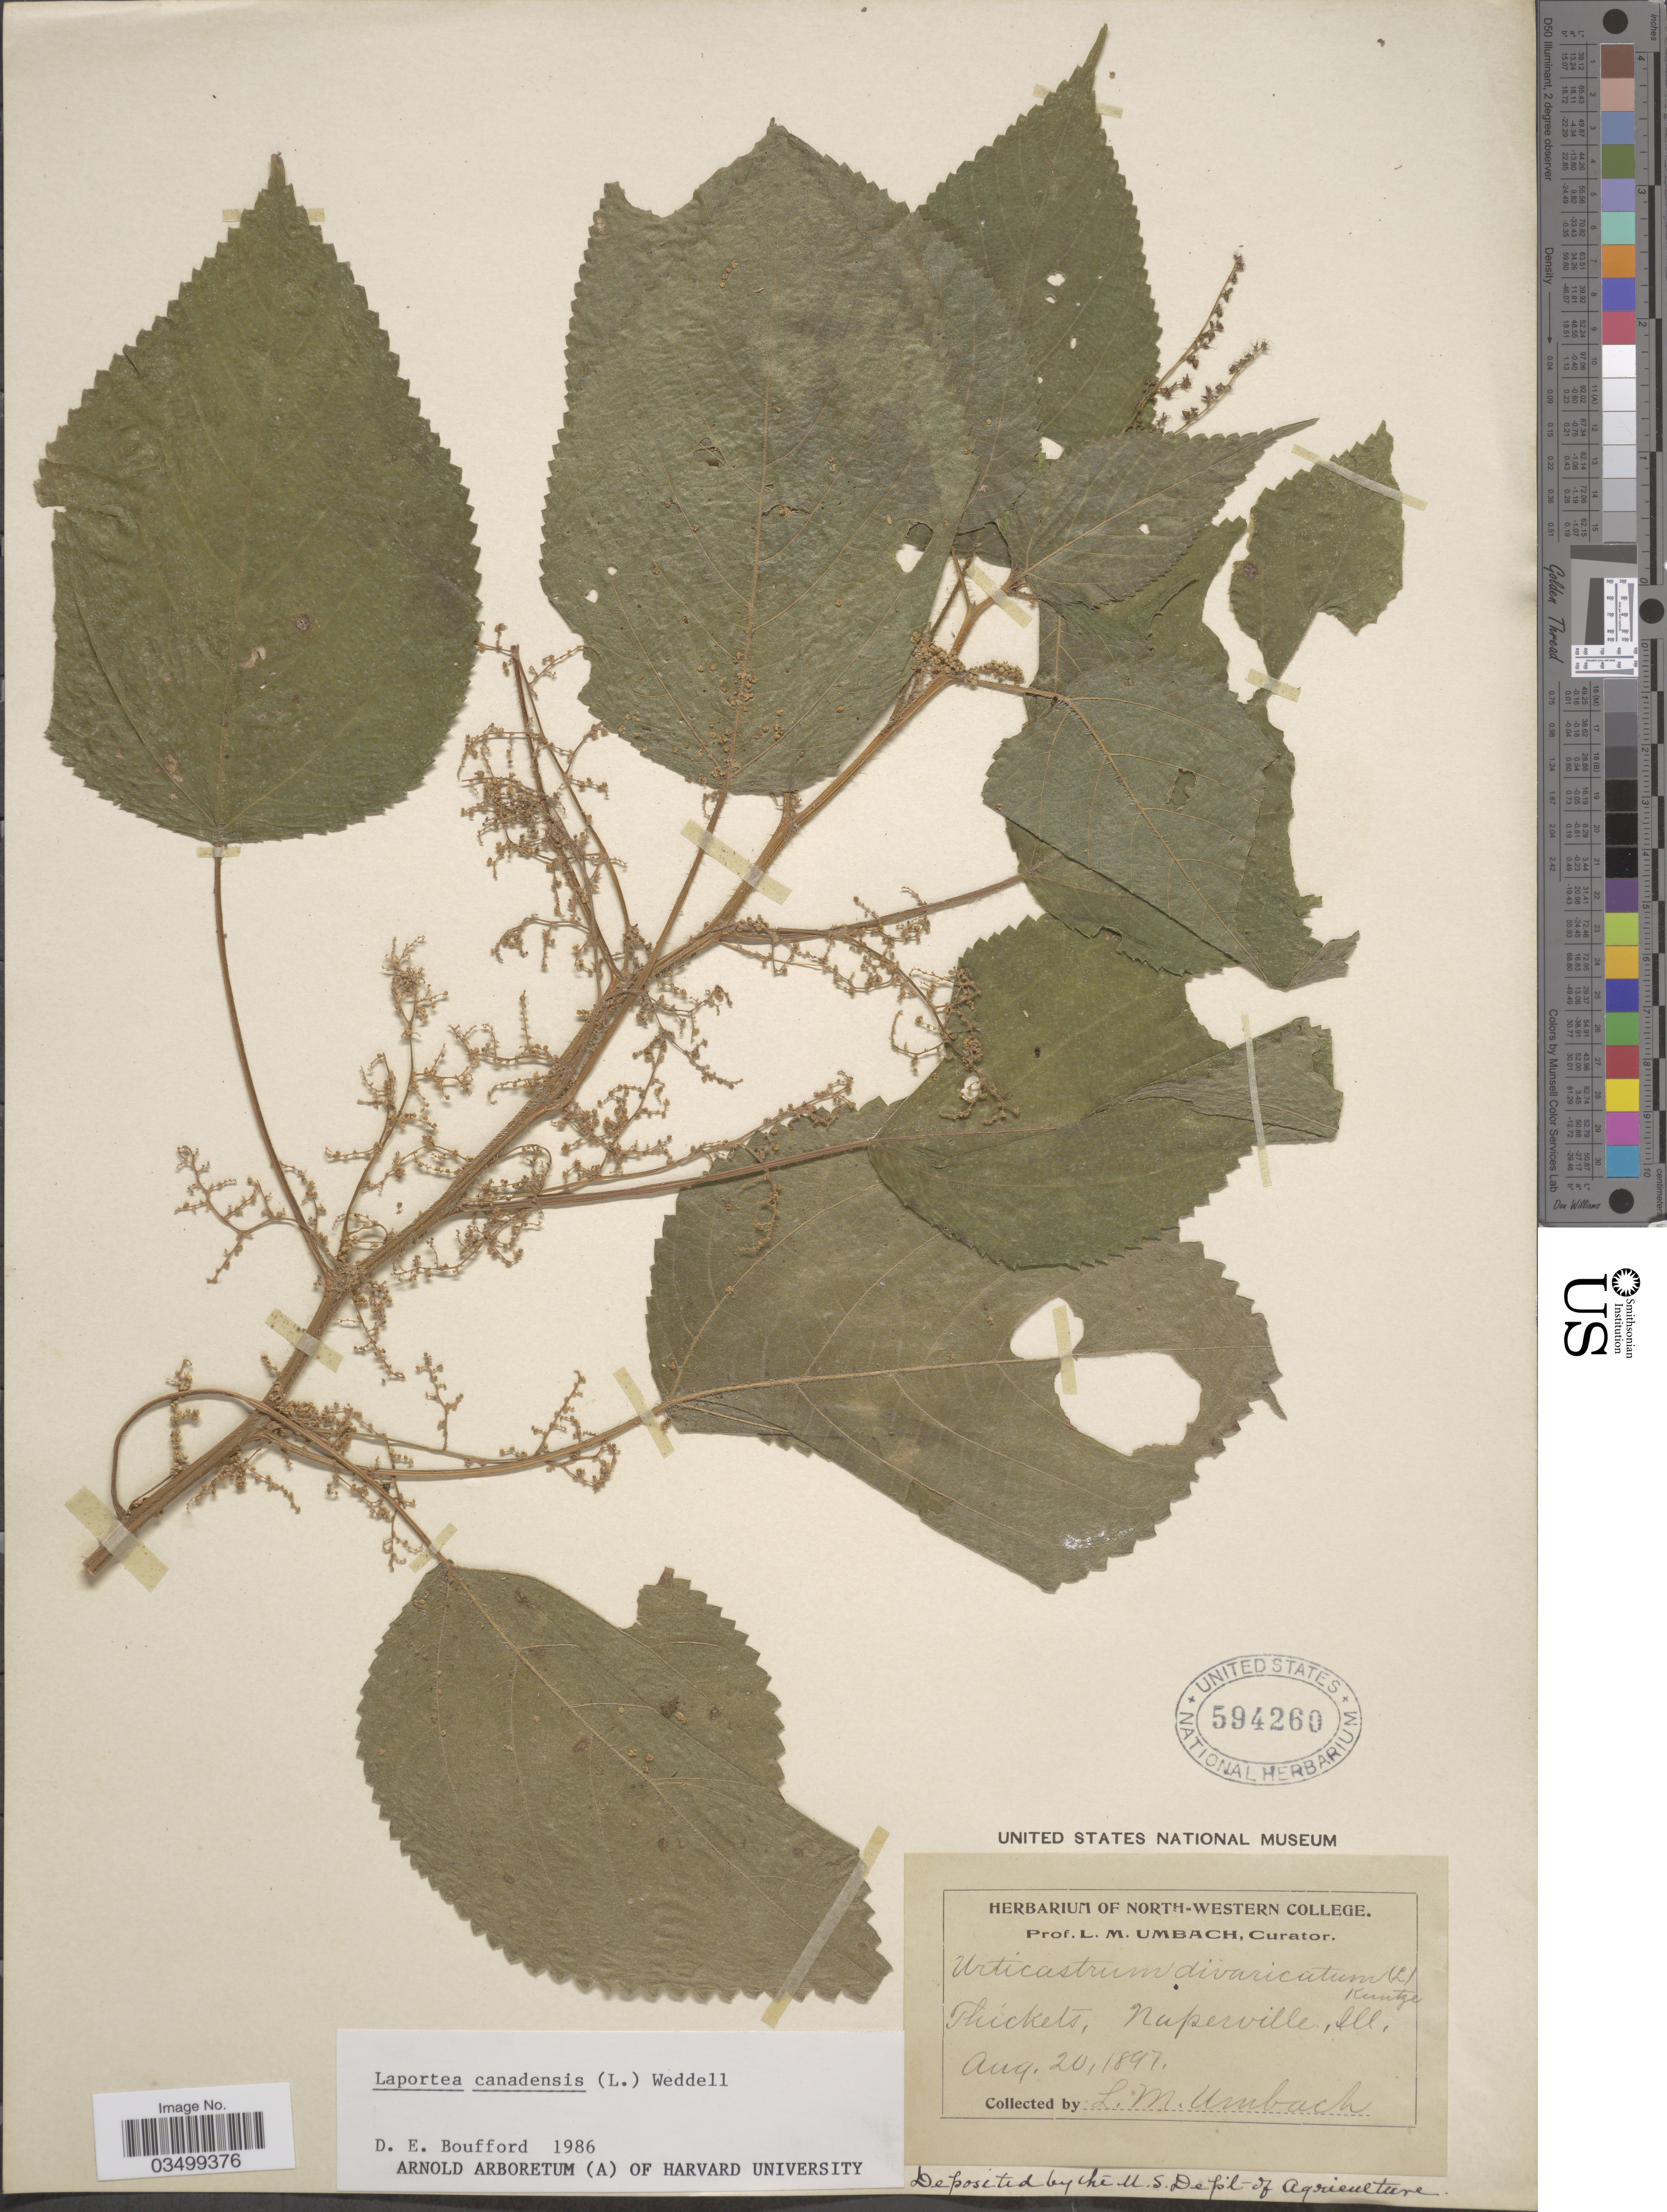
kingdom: Plantae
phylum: Tracheophyta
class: Magnoliopsida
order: Rosales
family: Urticaceae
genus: Laportea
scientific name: Laportea canadensis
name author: (L.) Wedd.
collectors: L. M. Umbach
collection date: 1897-08-20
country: United States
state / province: Illinois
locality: Naperville.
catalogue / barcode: US 594260